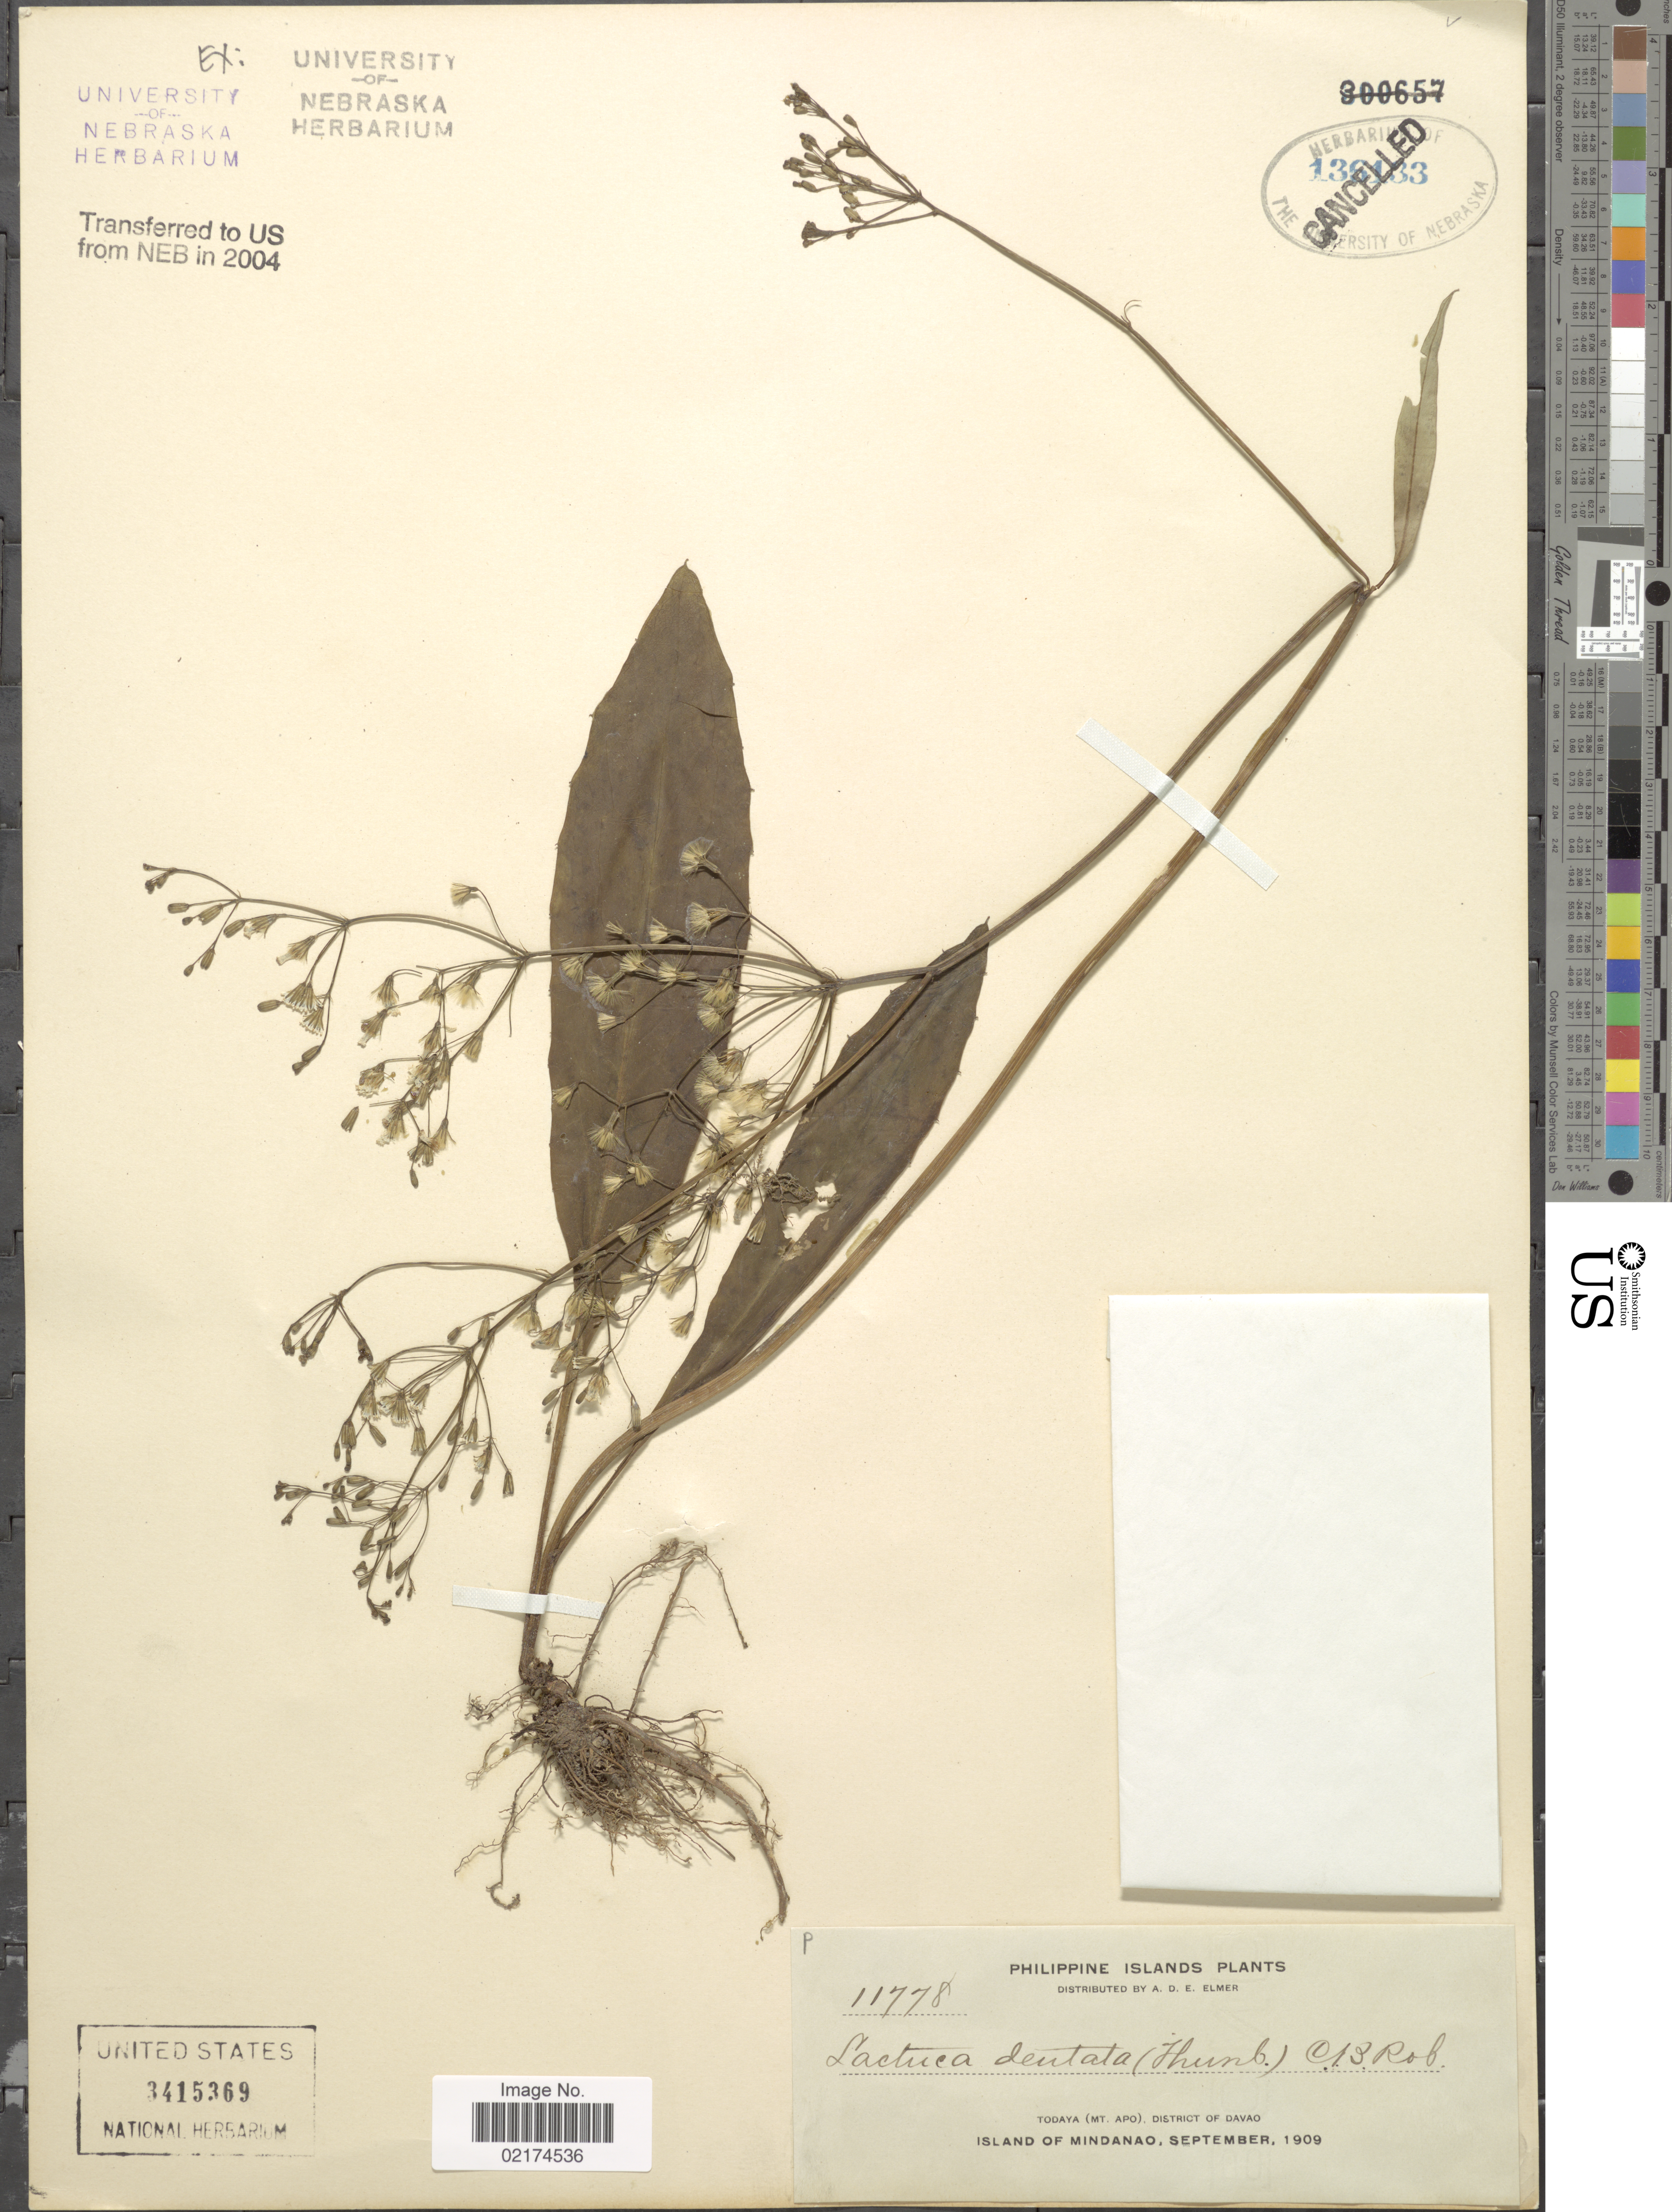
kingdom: Plantae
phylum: Tracheophyta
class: Magnoliopsida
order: Asterales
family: Asteraceae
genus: Ixeridium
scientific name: Ixeridium dentatum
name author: (Thunb.) Tzvelev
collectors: A. D. E. Elmer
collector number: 11778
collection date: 1909-09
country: Philippines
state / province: Davao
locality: Todaya (Mt. Apo), Island of Mindanao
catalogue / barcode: US 3415369